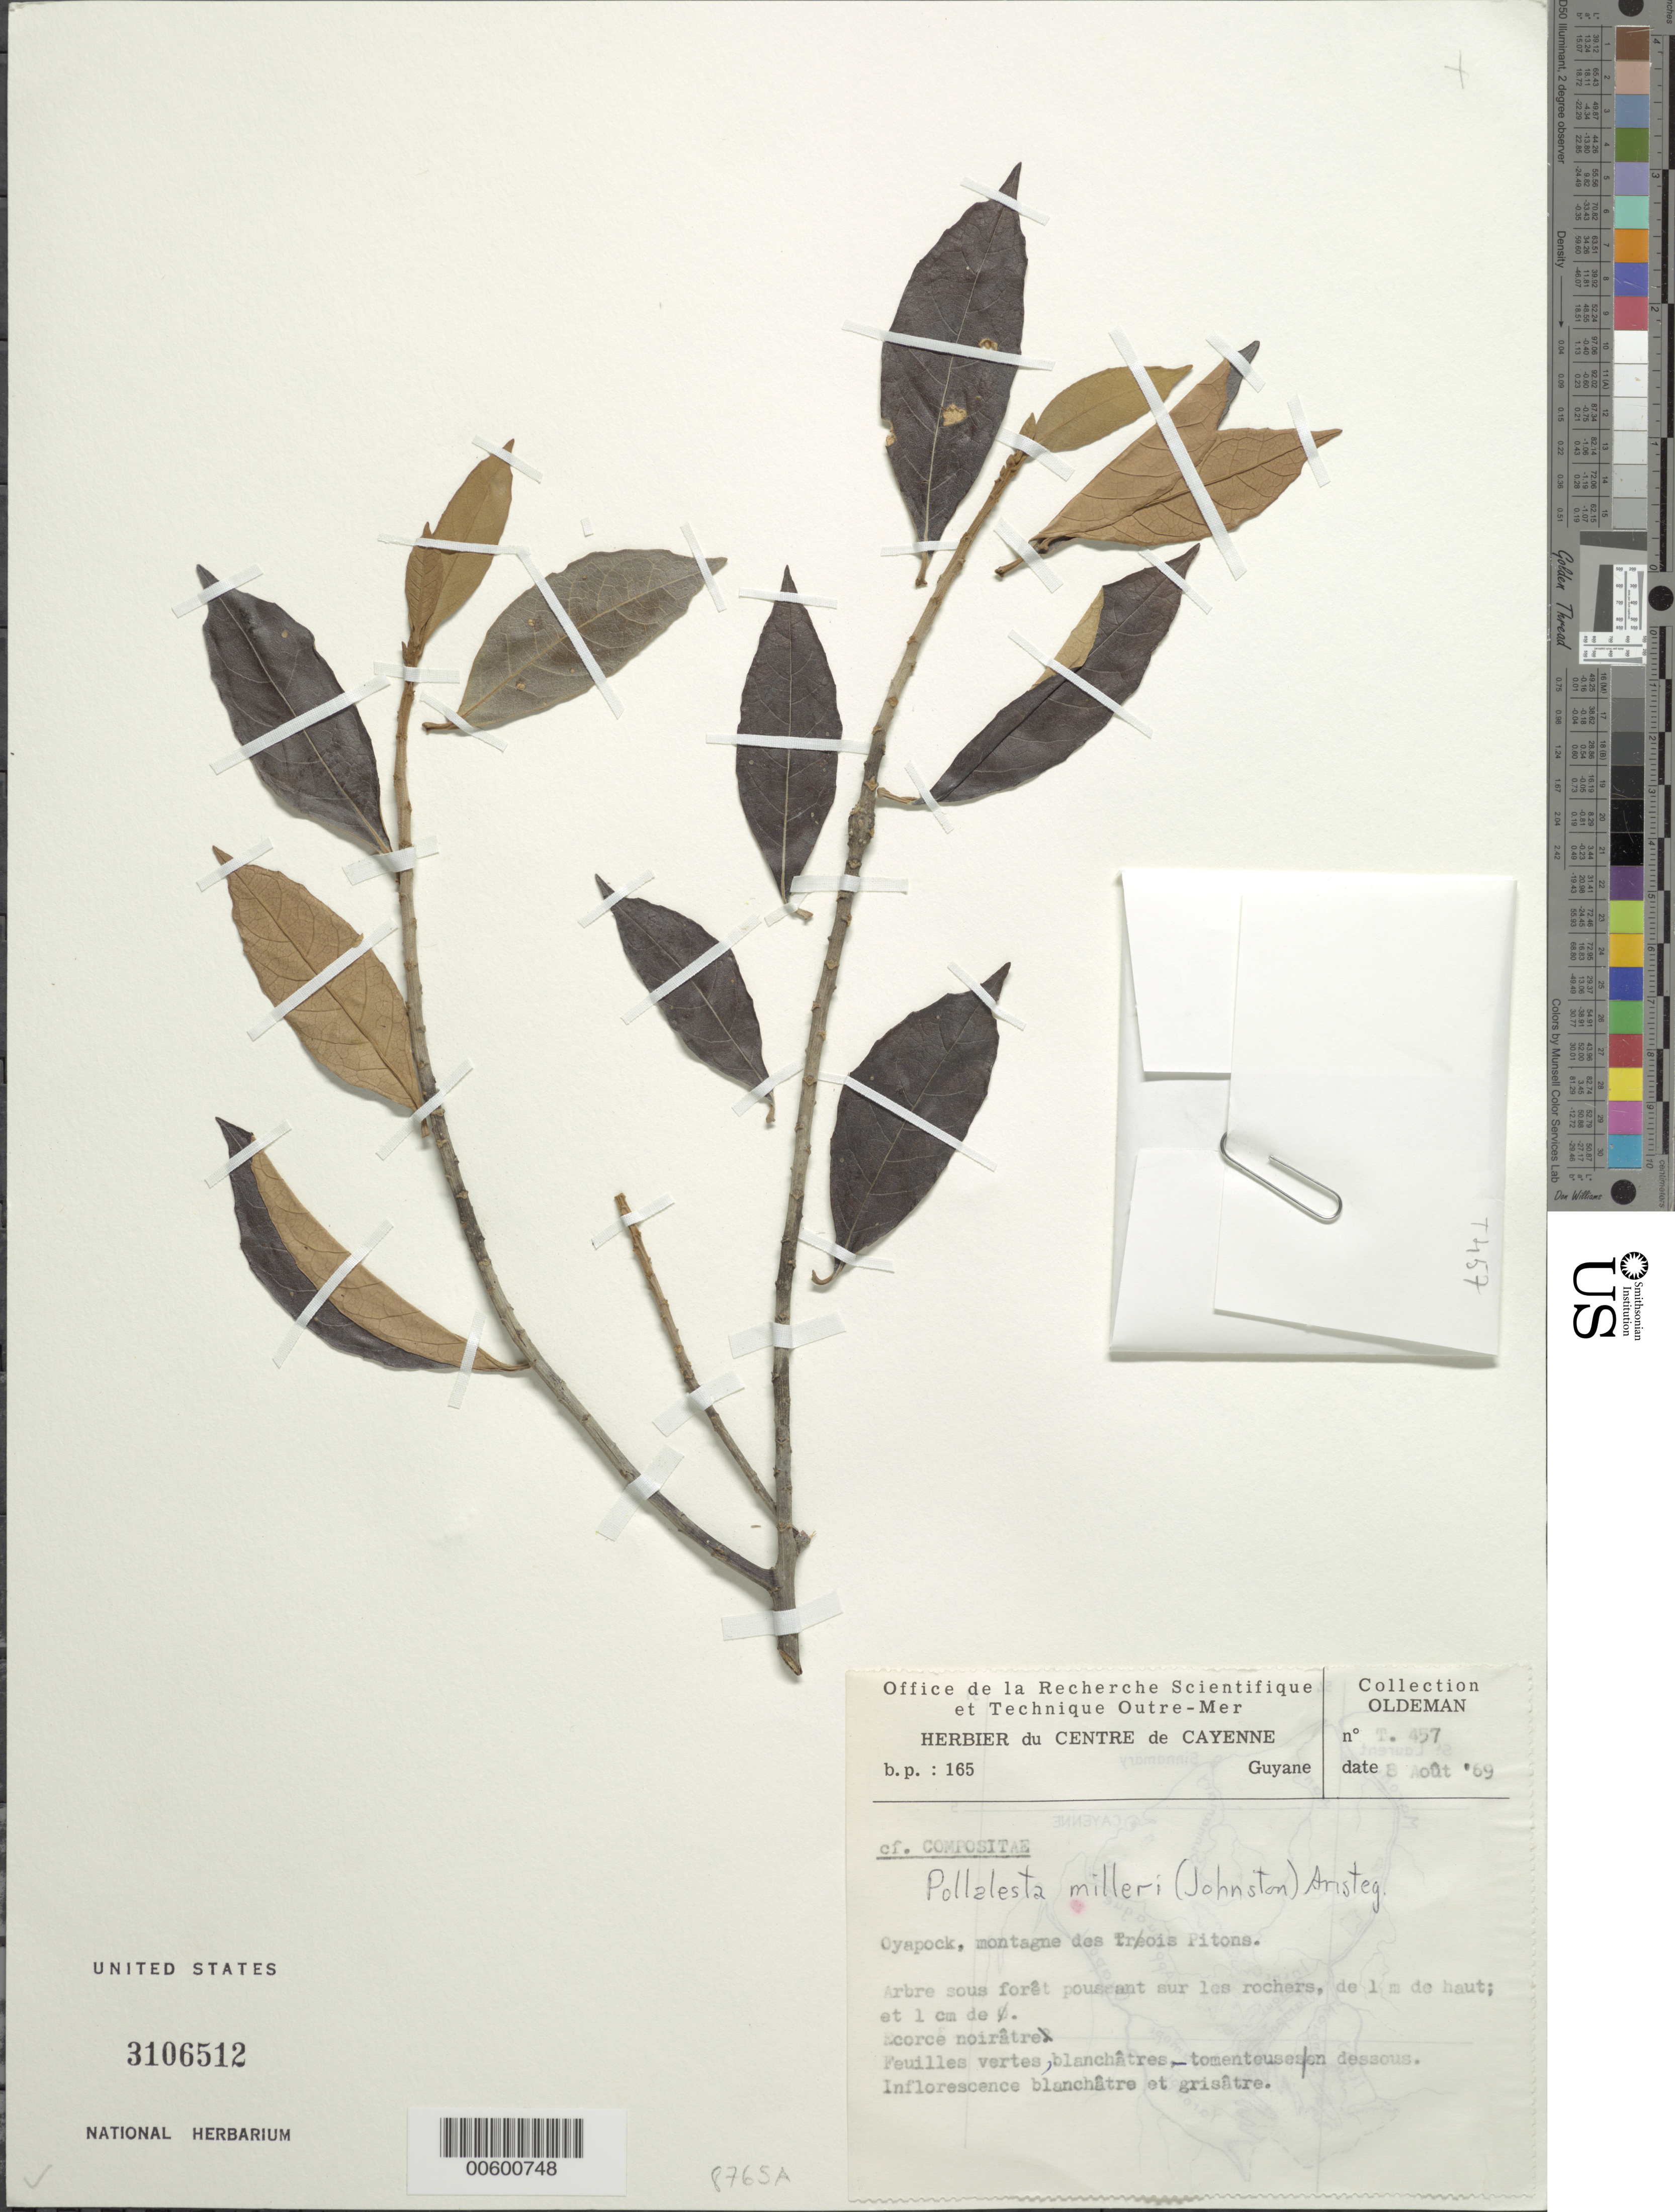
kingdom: Plantae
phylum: Tracheophyta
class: Magnoliopsida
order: Asterales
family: Asteraceae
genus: Piptocoma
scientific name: Piptocoma milleri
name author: (J.R. Johnst.) Pruski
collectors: R. Oldeman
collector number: T 457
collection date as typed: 8-Aug-69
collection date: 1969-08-08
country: French Guiana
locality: Mt. Trois Pitons, Oyapock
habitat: Arbre sous forêt pouseant sur les rochers, de 1m.de haut; et 1cm de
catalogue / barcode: US 3106512